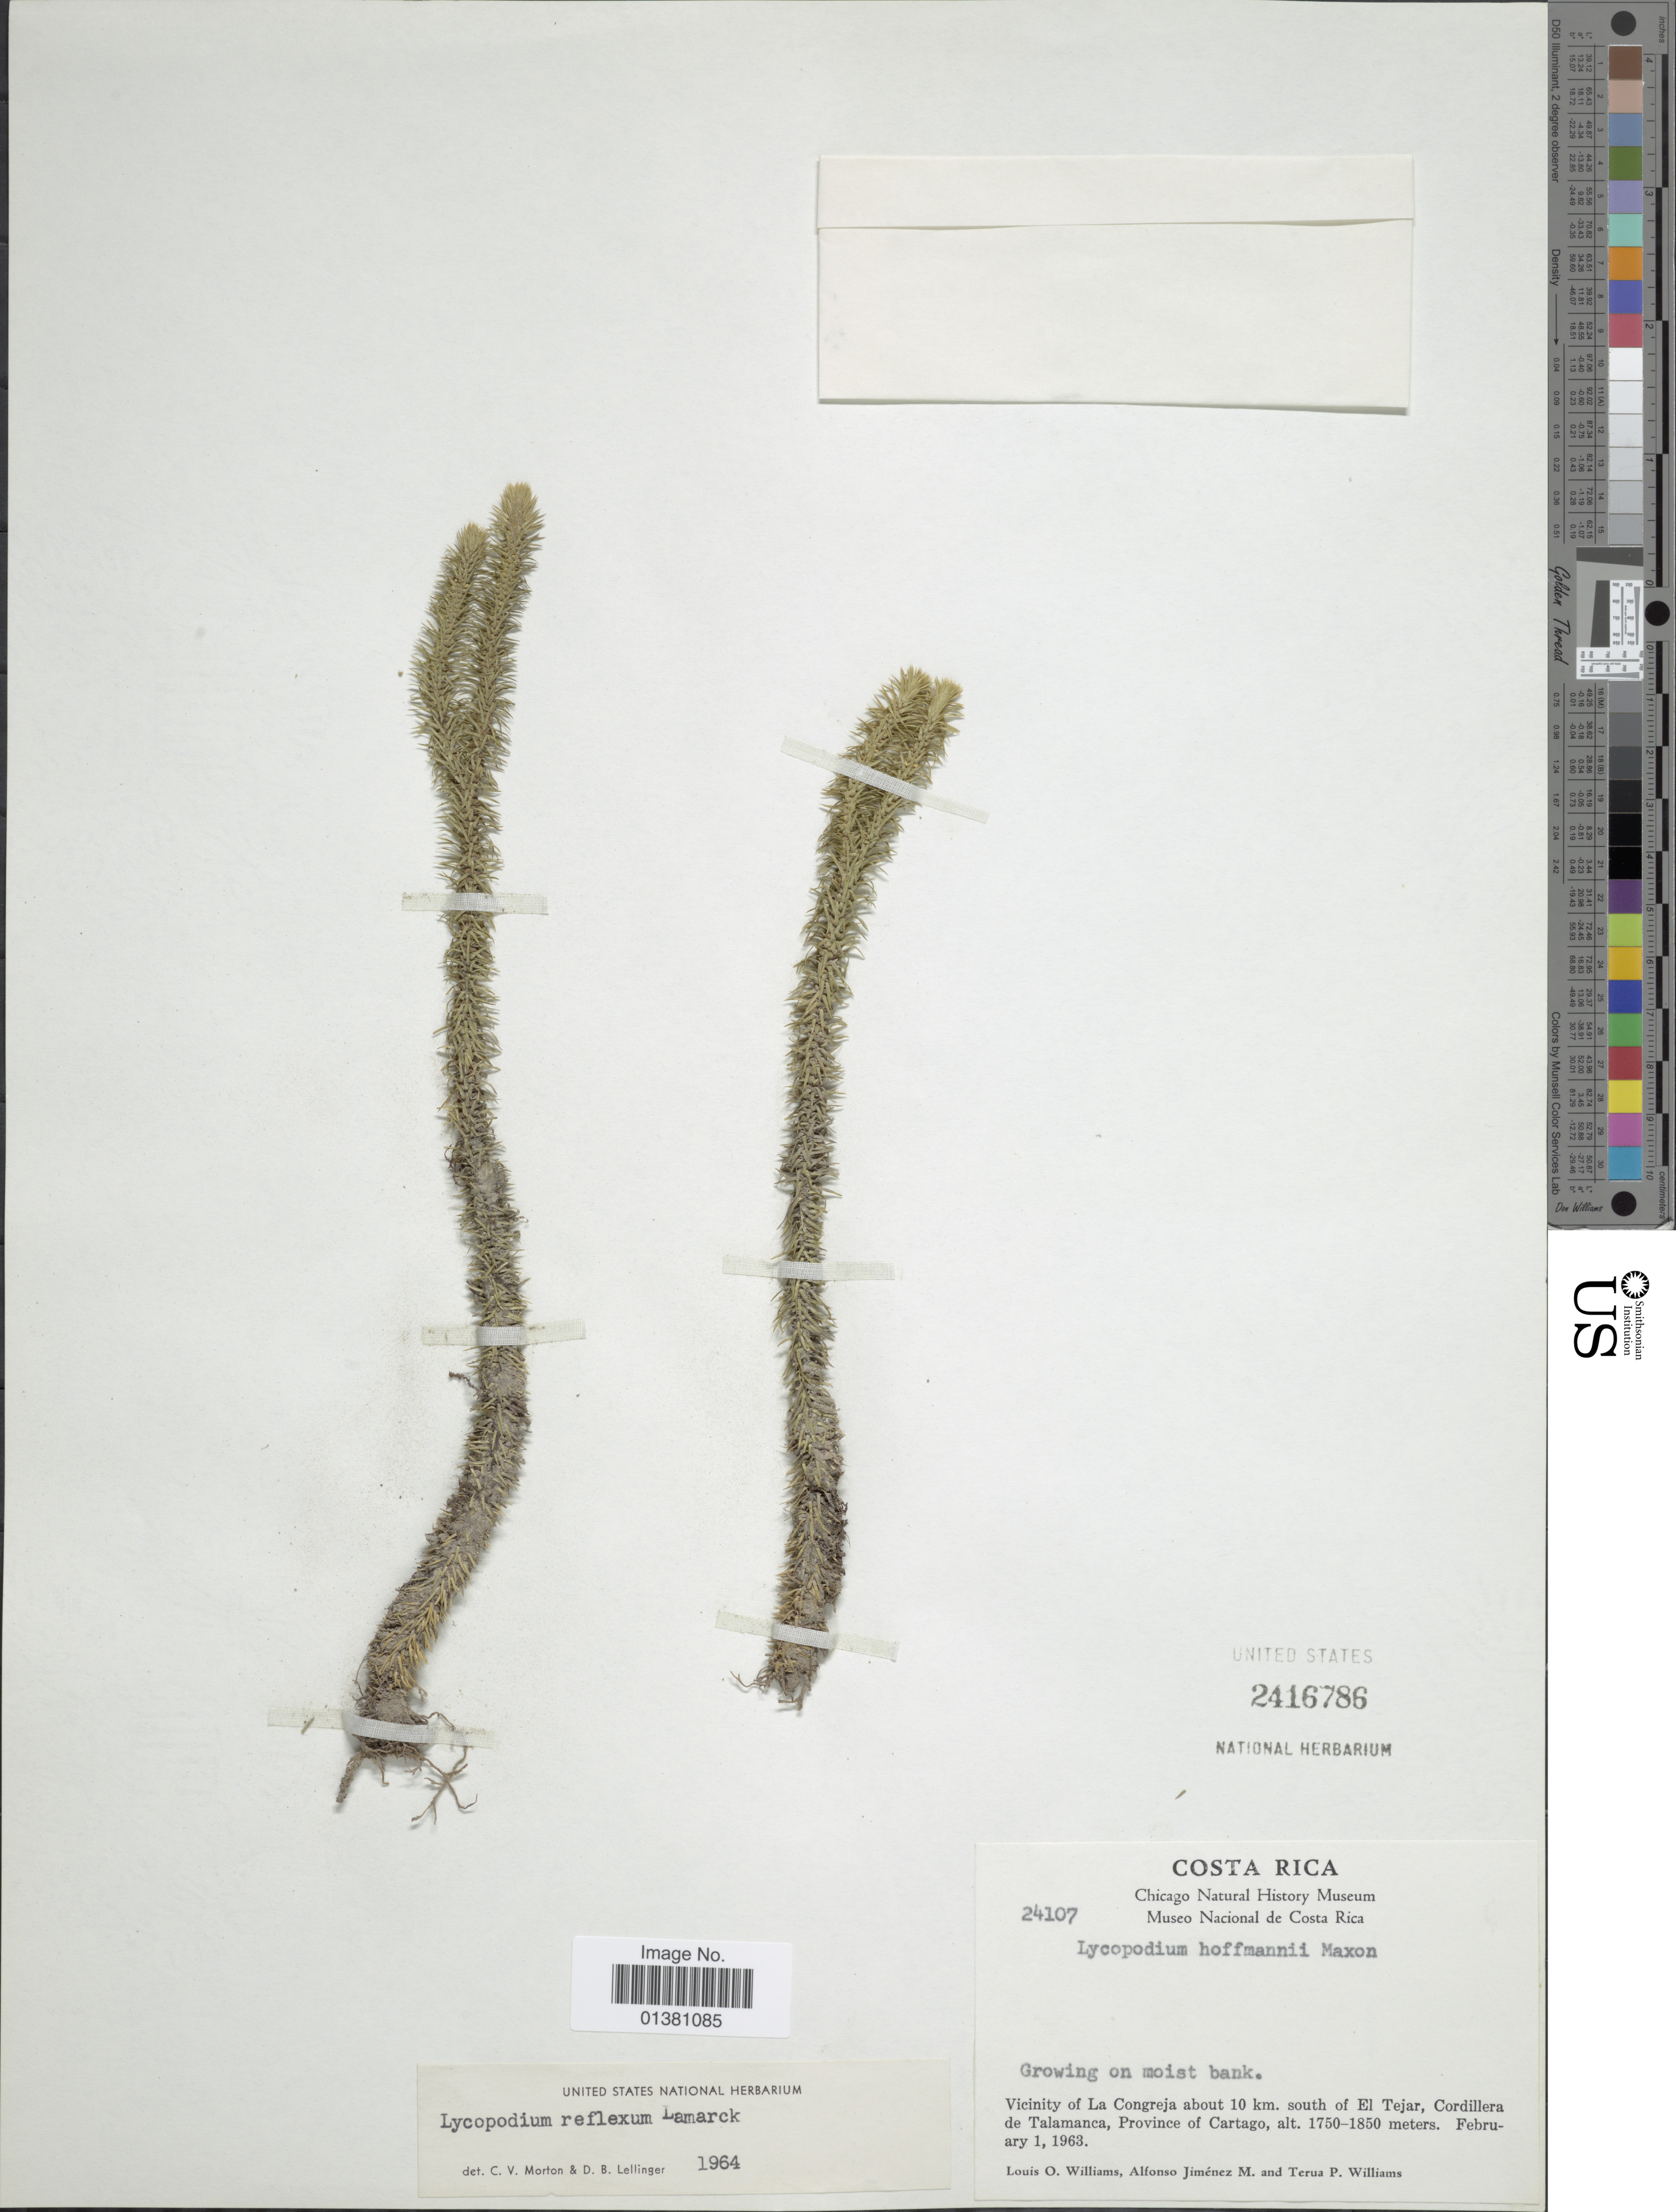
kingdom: Plantae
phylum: Tracheophyta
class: Lycopodiopsida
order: Lycopodiales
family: Lycopodiaceae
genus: Phlegmariurus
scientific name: Phlegmariurus reflexus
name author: (Lam.) B. Øllg.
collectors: L. O. Williams, A. Jimenez M. & T. P. Williams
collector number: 24107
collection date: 1963-02-01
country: Costa Rica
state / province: Cartago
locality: Vicinity of La Congreja about 10 km south of El Tejar, Cordillera de Talamanca, province of Cartago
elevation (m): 1750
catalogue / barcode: US 2416786